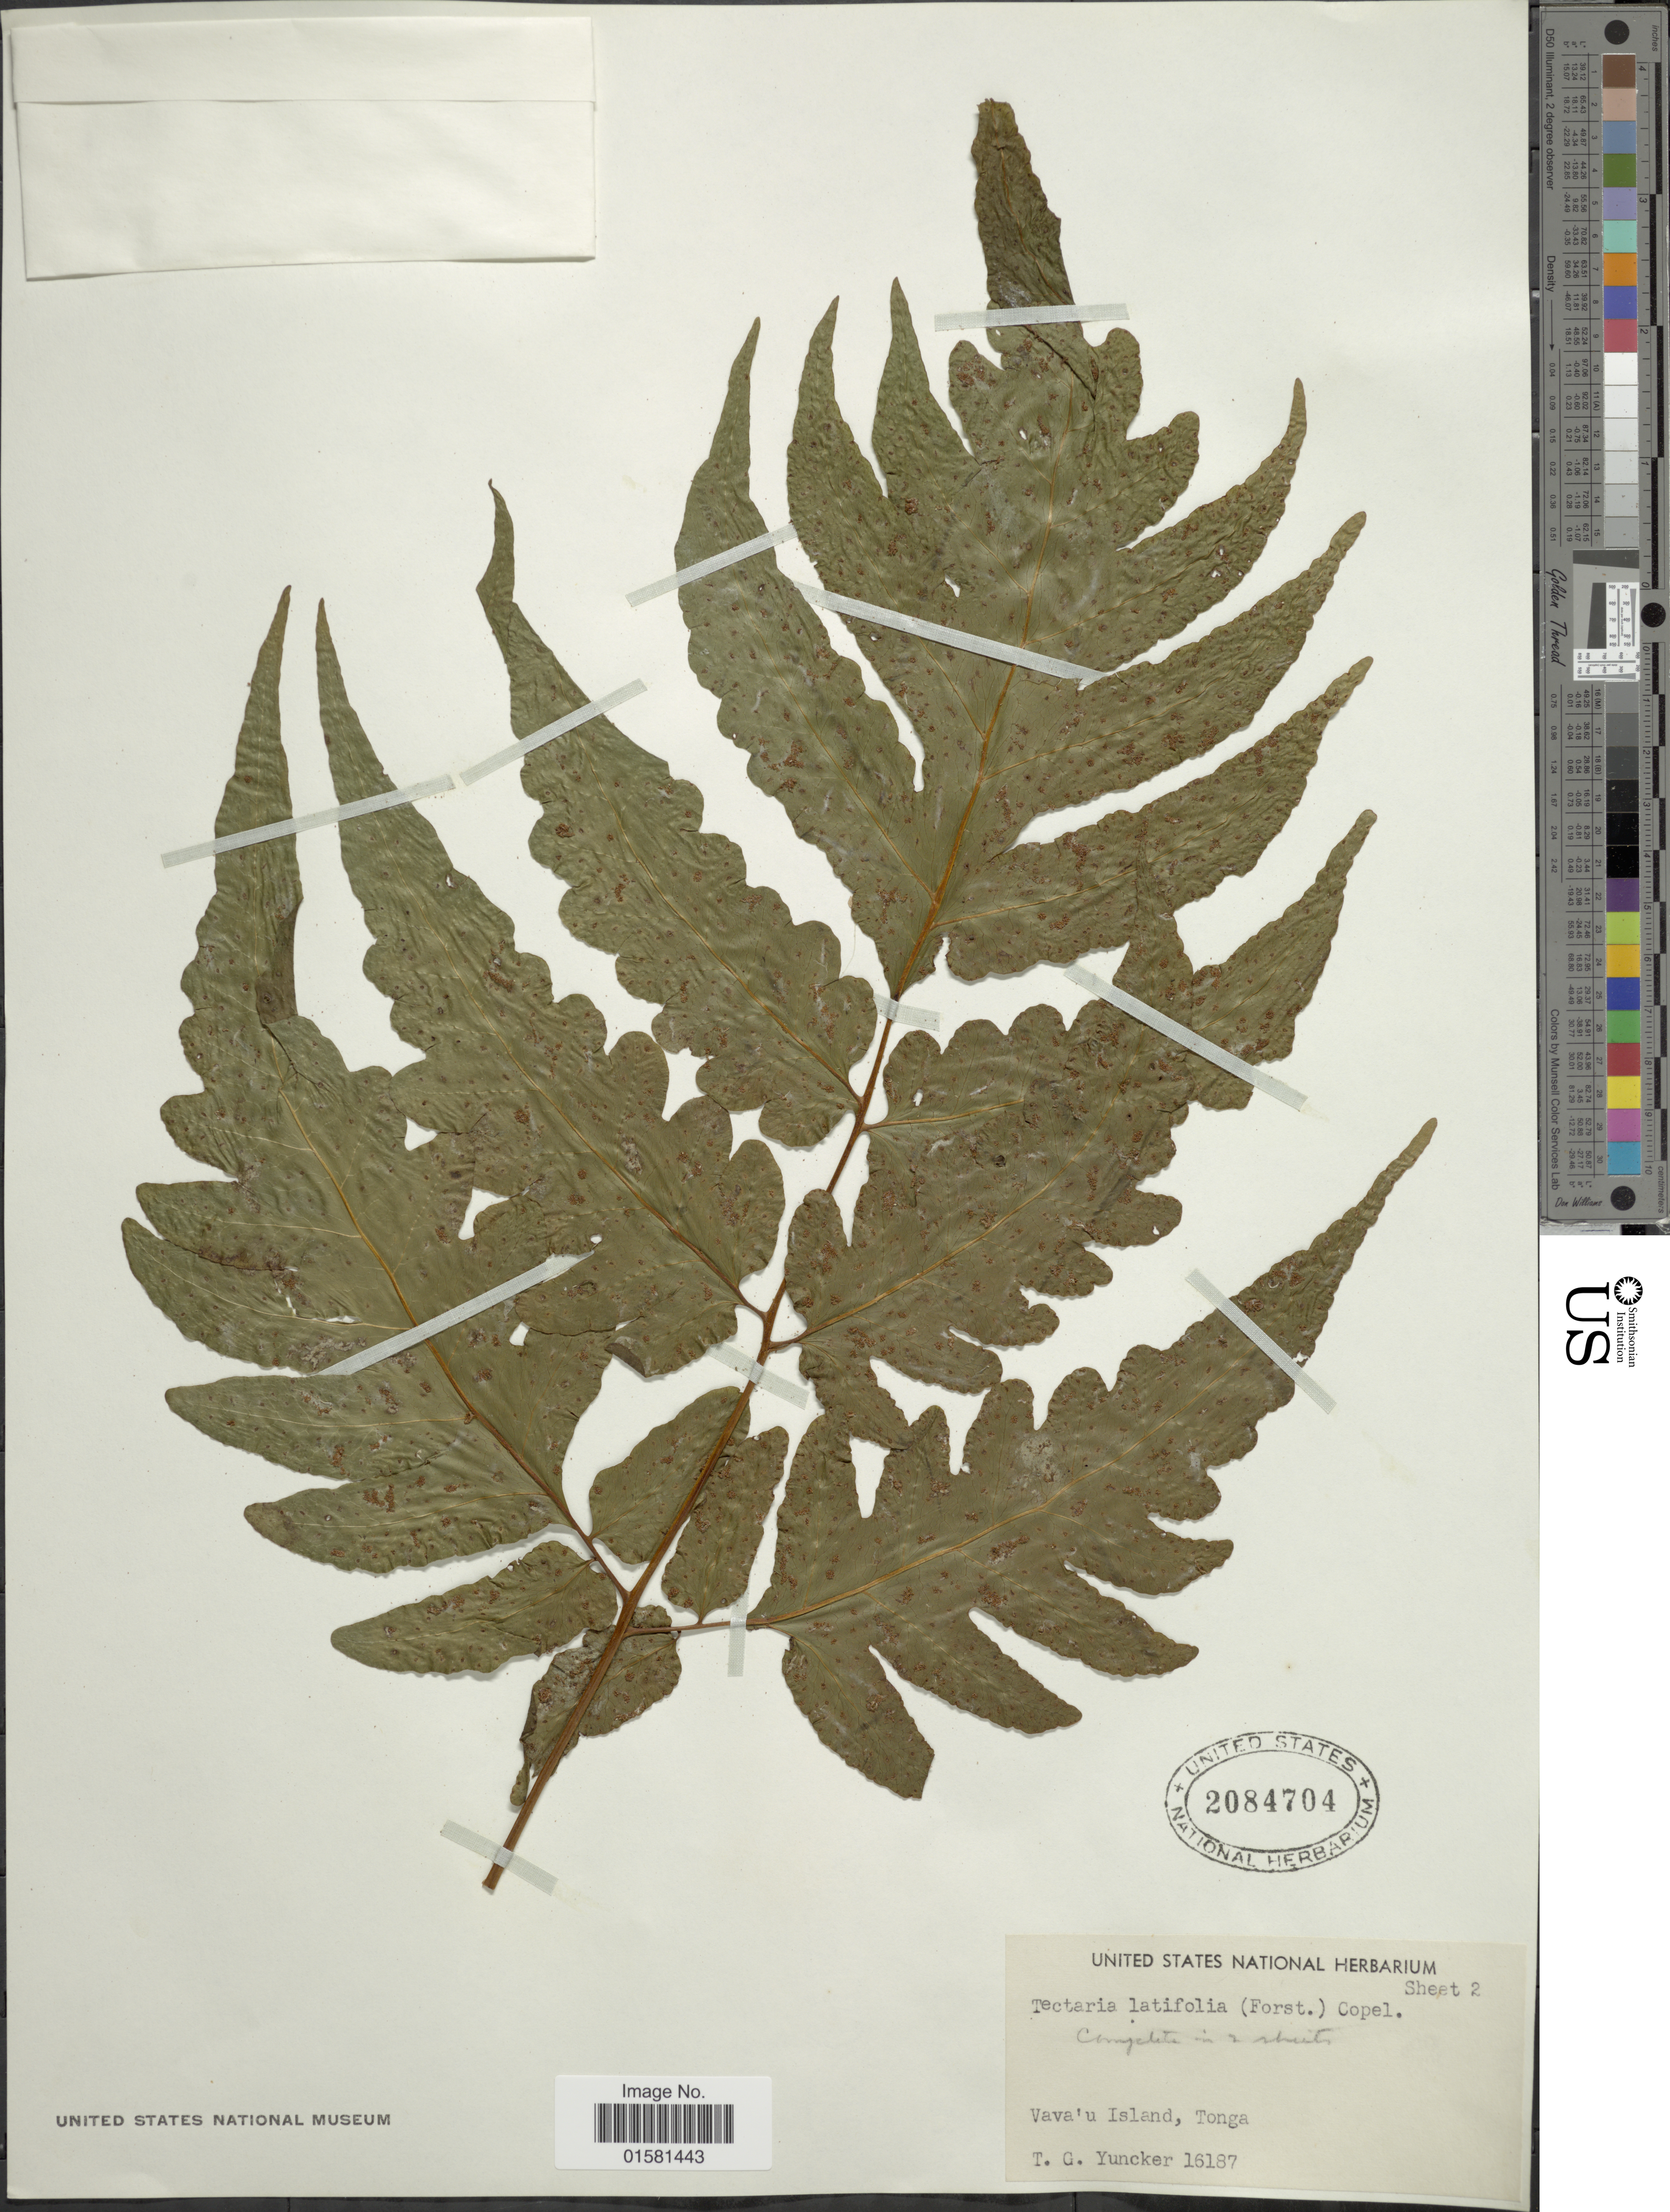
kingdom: Plantae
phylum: Tracheophyta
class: Polypodiopsida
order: Polypodiales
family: Tectariaceae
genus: Tectaria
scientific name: Tectaria latifolia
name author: (G. Forst.) Copel.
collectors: T. G. Yuncker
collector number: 16187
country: Tonga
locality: Vava'u Island, Tonga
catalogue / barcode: US 2084704